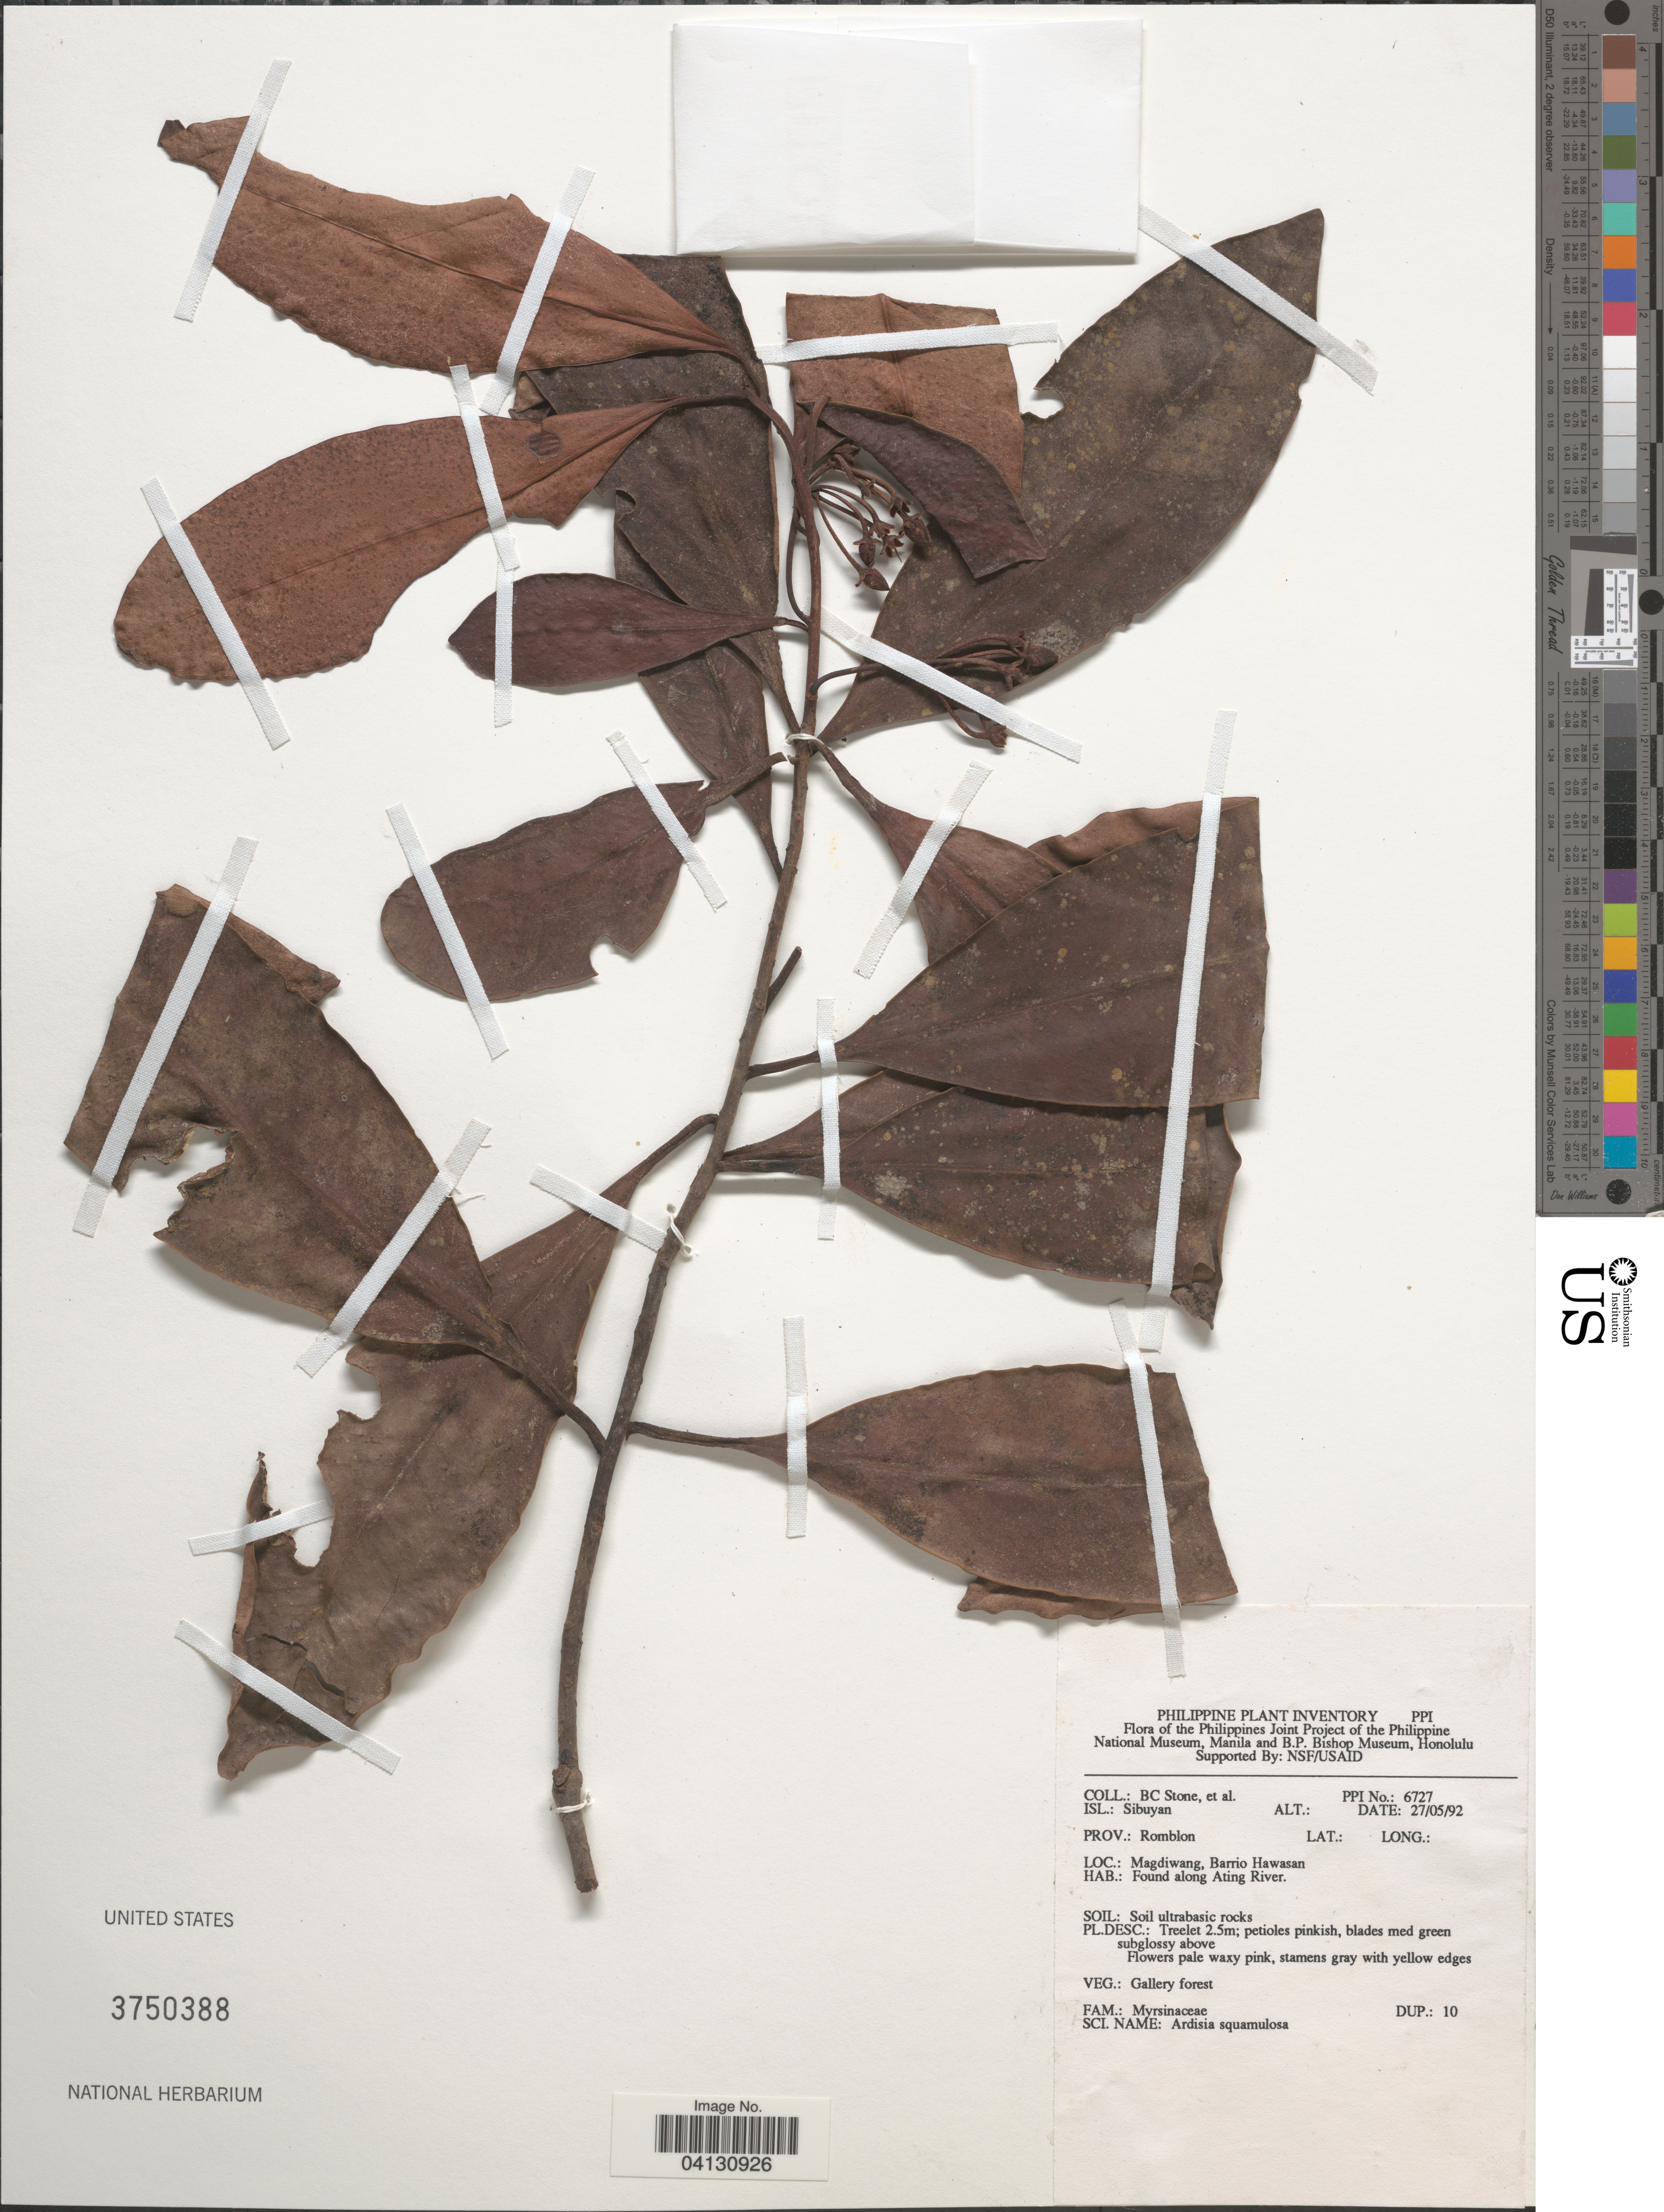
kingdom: Plantae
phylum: Tracheophyta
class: Magnoliopsida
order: Ericales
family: Primulaceae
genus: Ardisia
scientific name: Ardisia squamulosa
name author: C. Presl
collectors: B. C. Stone & et al.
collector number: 6727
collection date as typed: Transcribed d/m/y: 27/5/92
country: Philippines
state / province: Western Visayas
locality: Isl.: Sibuyan. Prov.: Romblon. Magdiwang, Barrio Hawasan. Found along Ating River.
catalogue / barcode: US 3750388